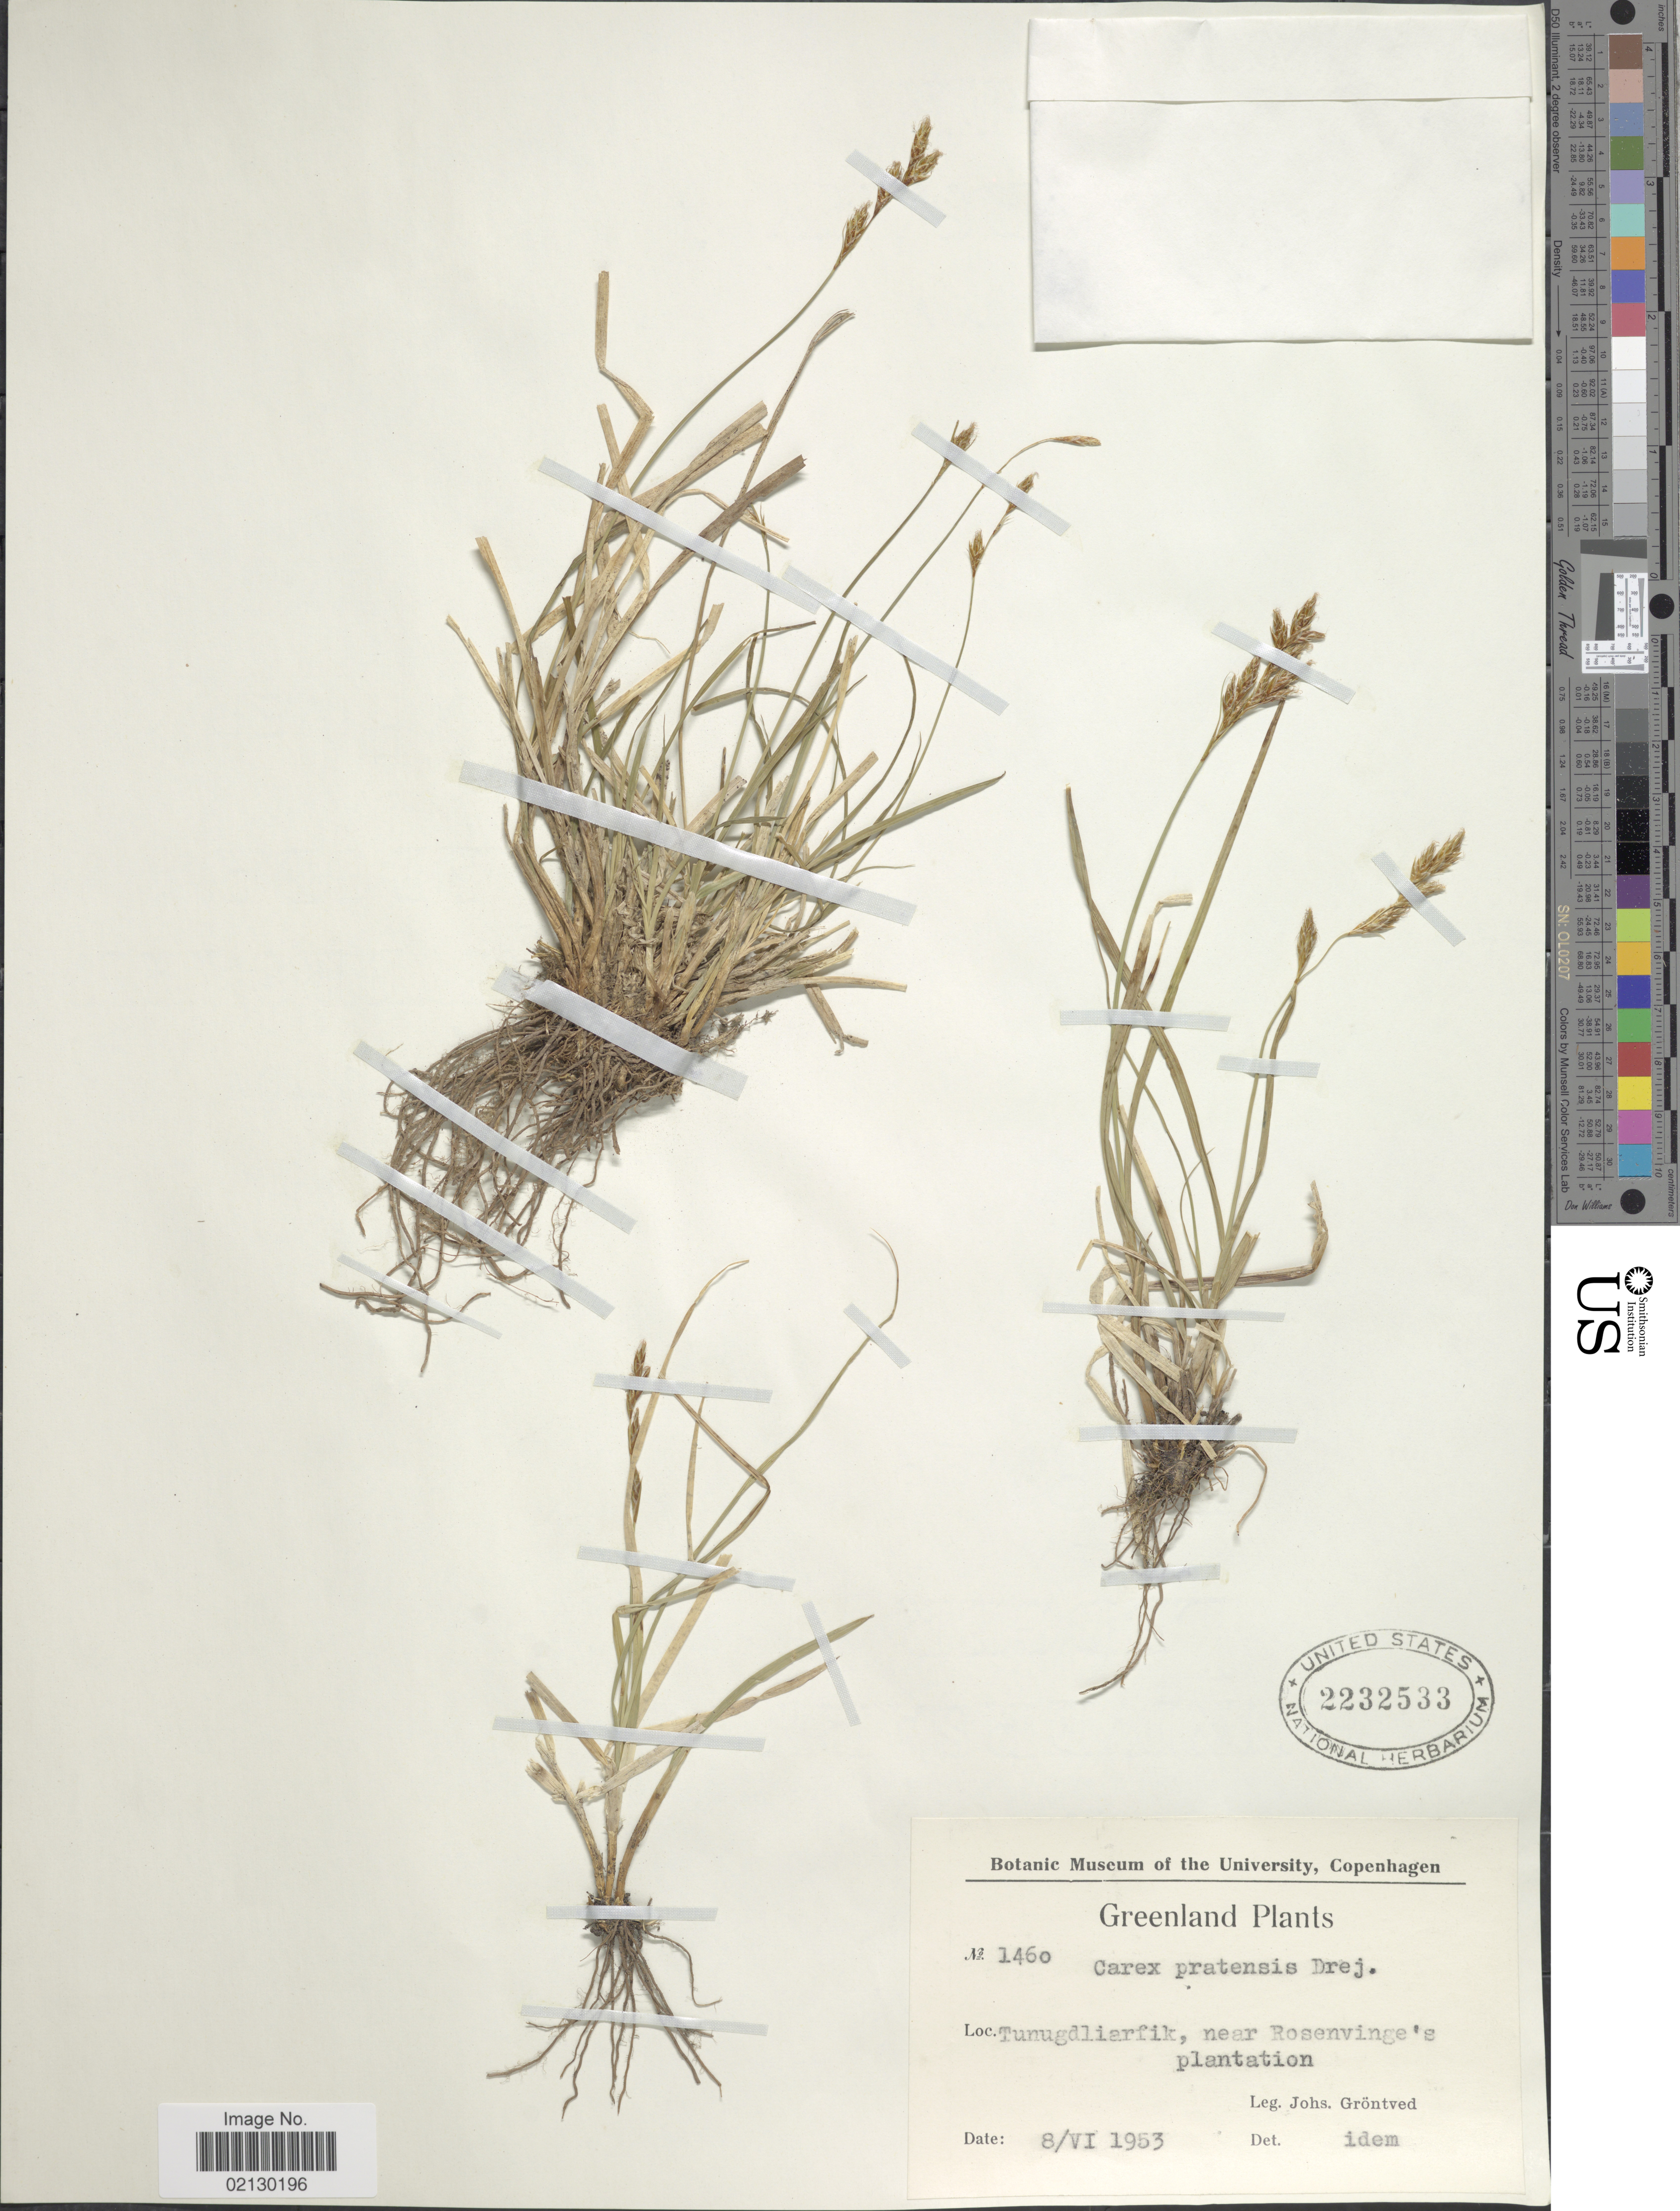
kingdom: Plantae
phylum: Tracheophyta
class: Liliopsida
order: Poales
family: Cyperaceae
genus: Carex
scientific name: Carex praticola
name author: Rydb.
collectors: J. Gröntved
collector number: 140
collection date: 1953-06-08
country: Greenland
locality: Tunugdliarfik, near Rosenvinge's plantation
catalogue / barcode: US 2232533